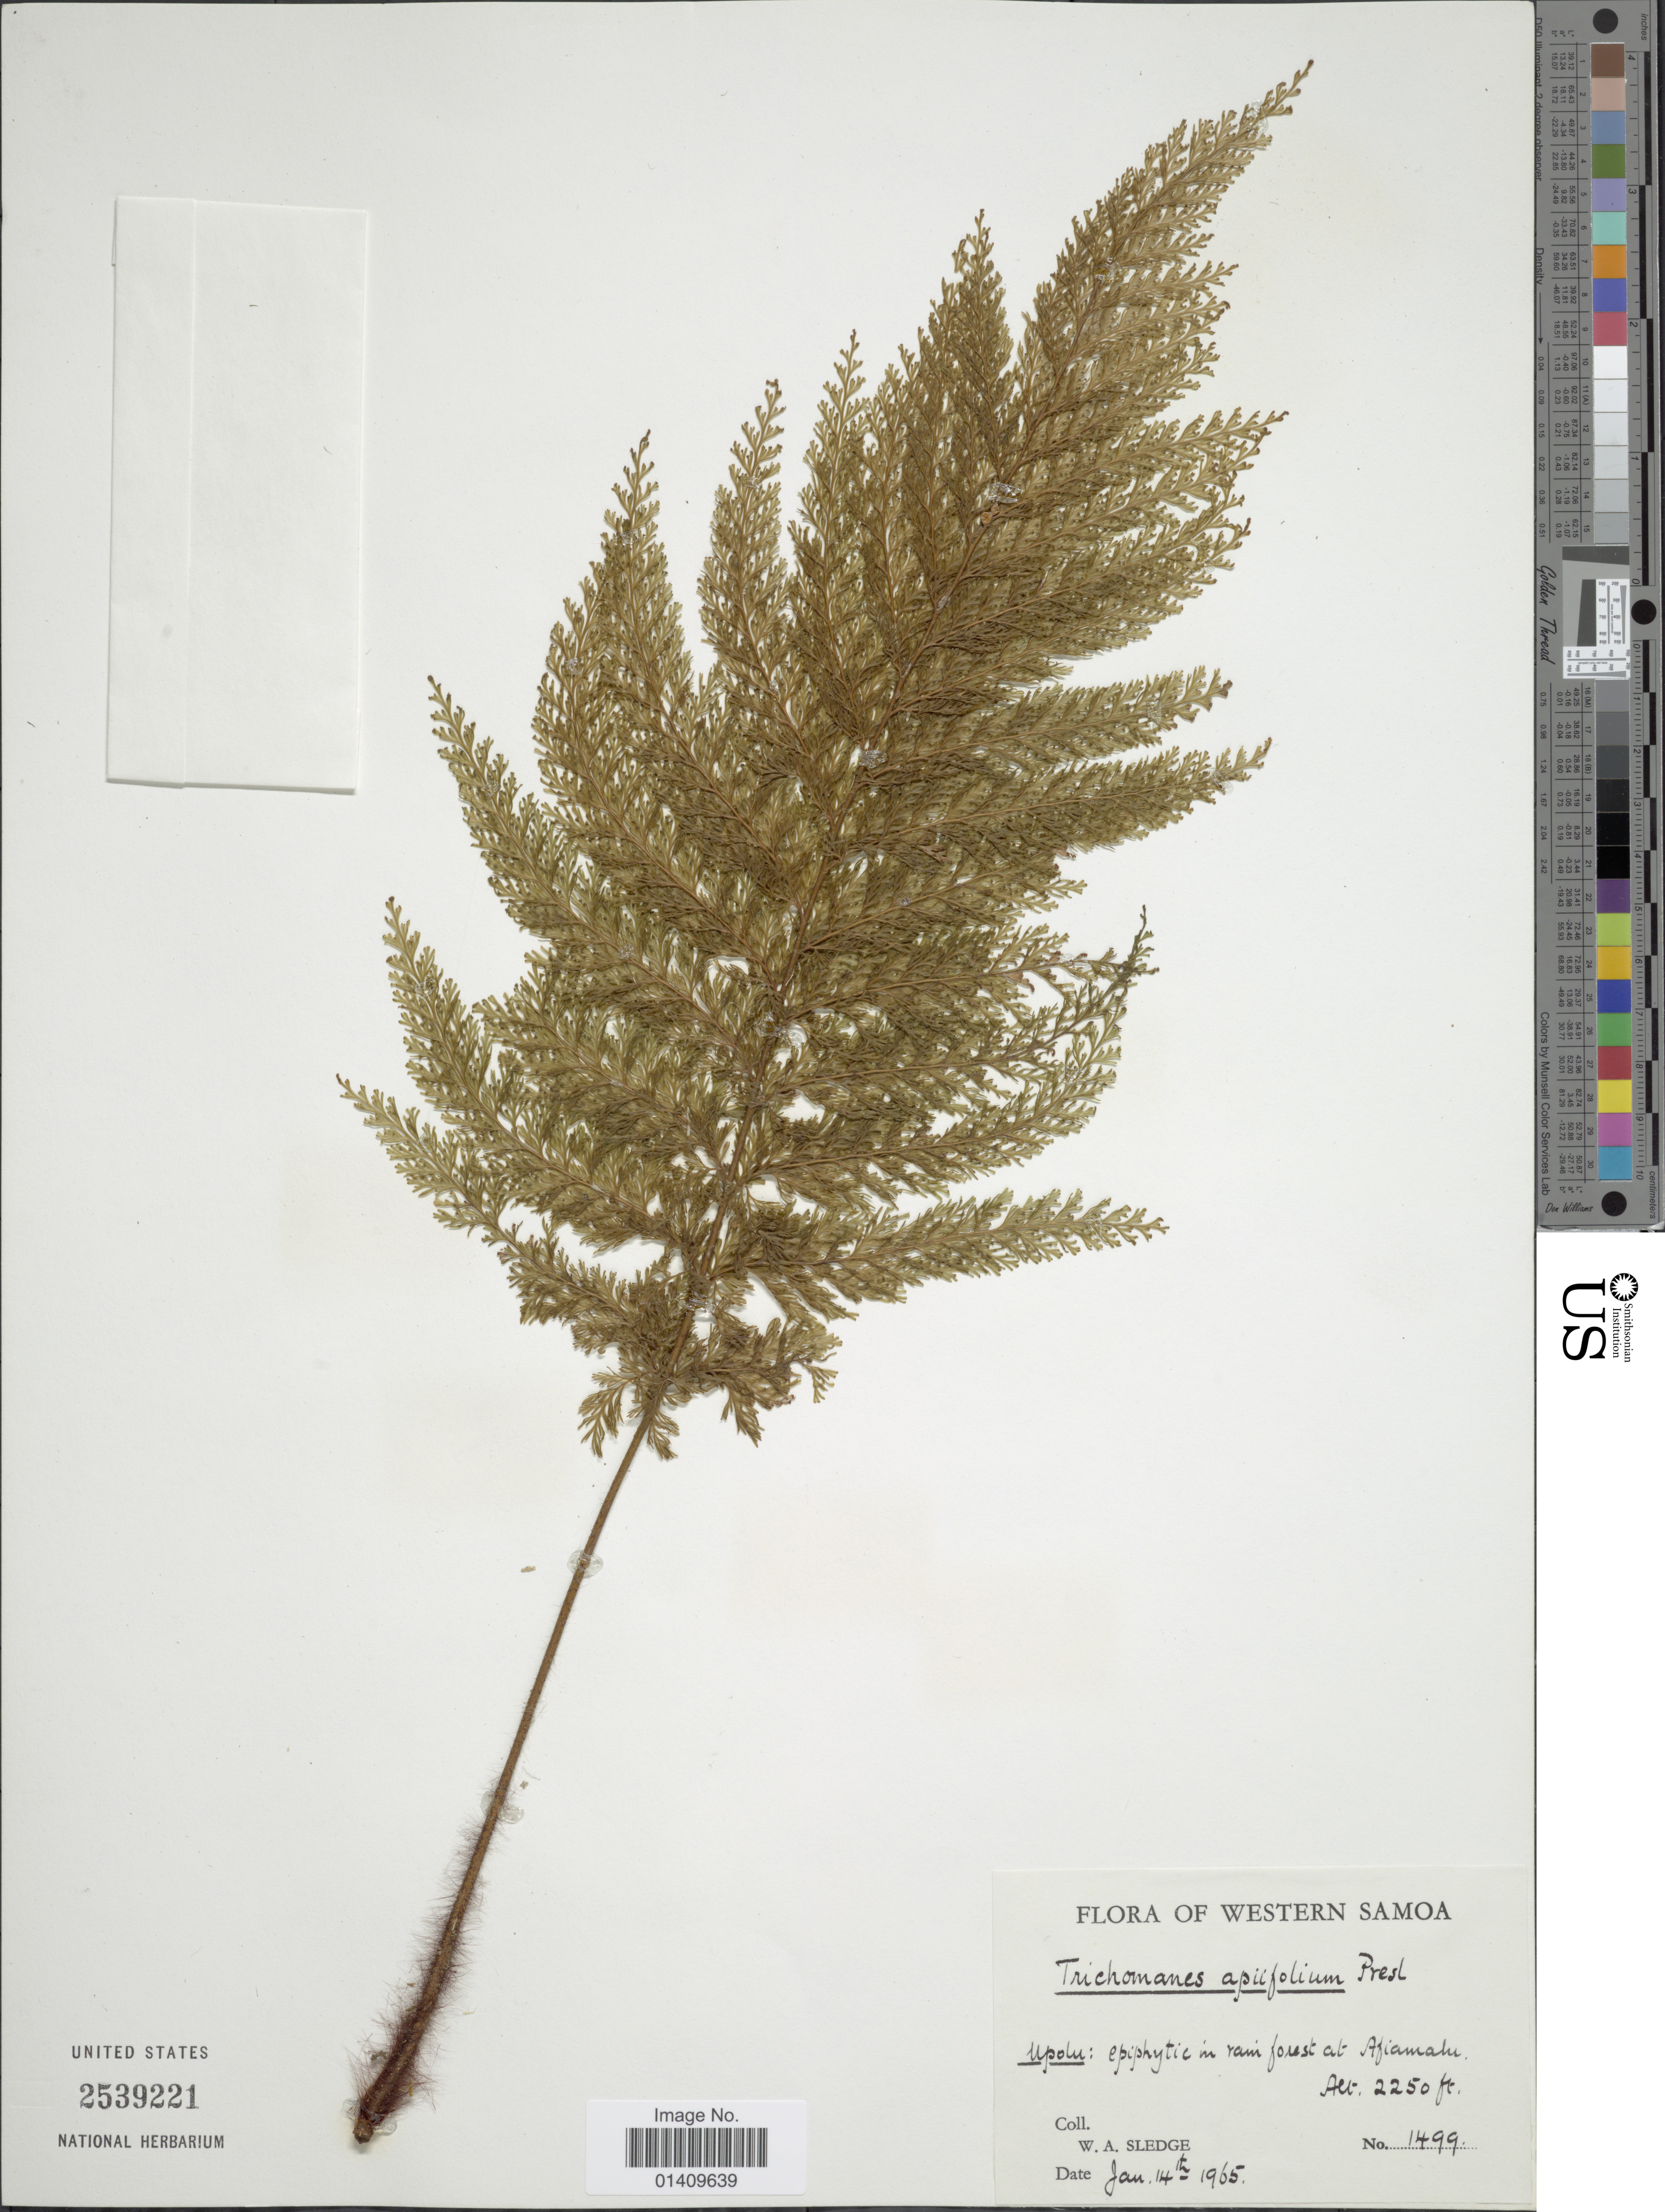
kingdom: Plantae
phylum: Tracheophyta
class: Polypodiopsida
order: Hymenophyllales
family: Hymenophyllaceae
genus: Callistopteris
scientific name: Callistopteris apiifolia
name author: (C. Presl) Copel.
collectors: W. A. Sledge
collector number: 1499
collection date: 1965-01-14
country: Samoa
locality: Upolu: epiphytic in rain forest at Afiamalu [interpreted]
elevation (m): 686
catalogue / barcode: US 2539221